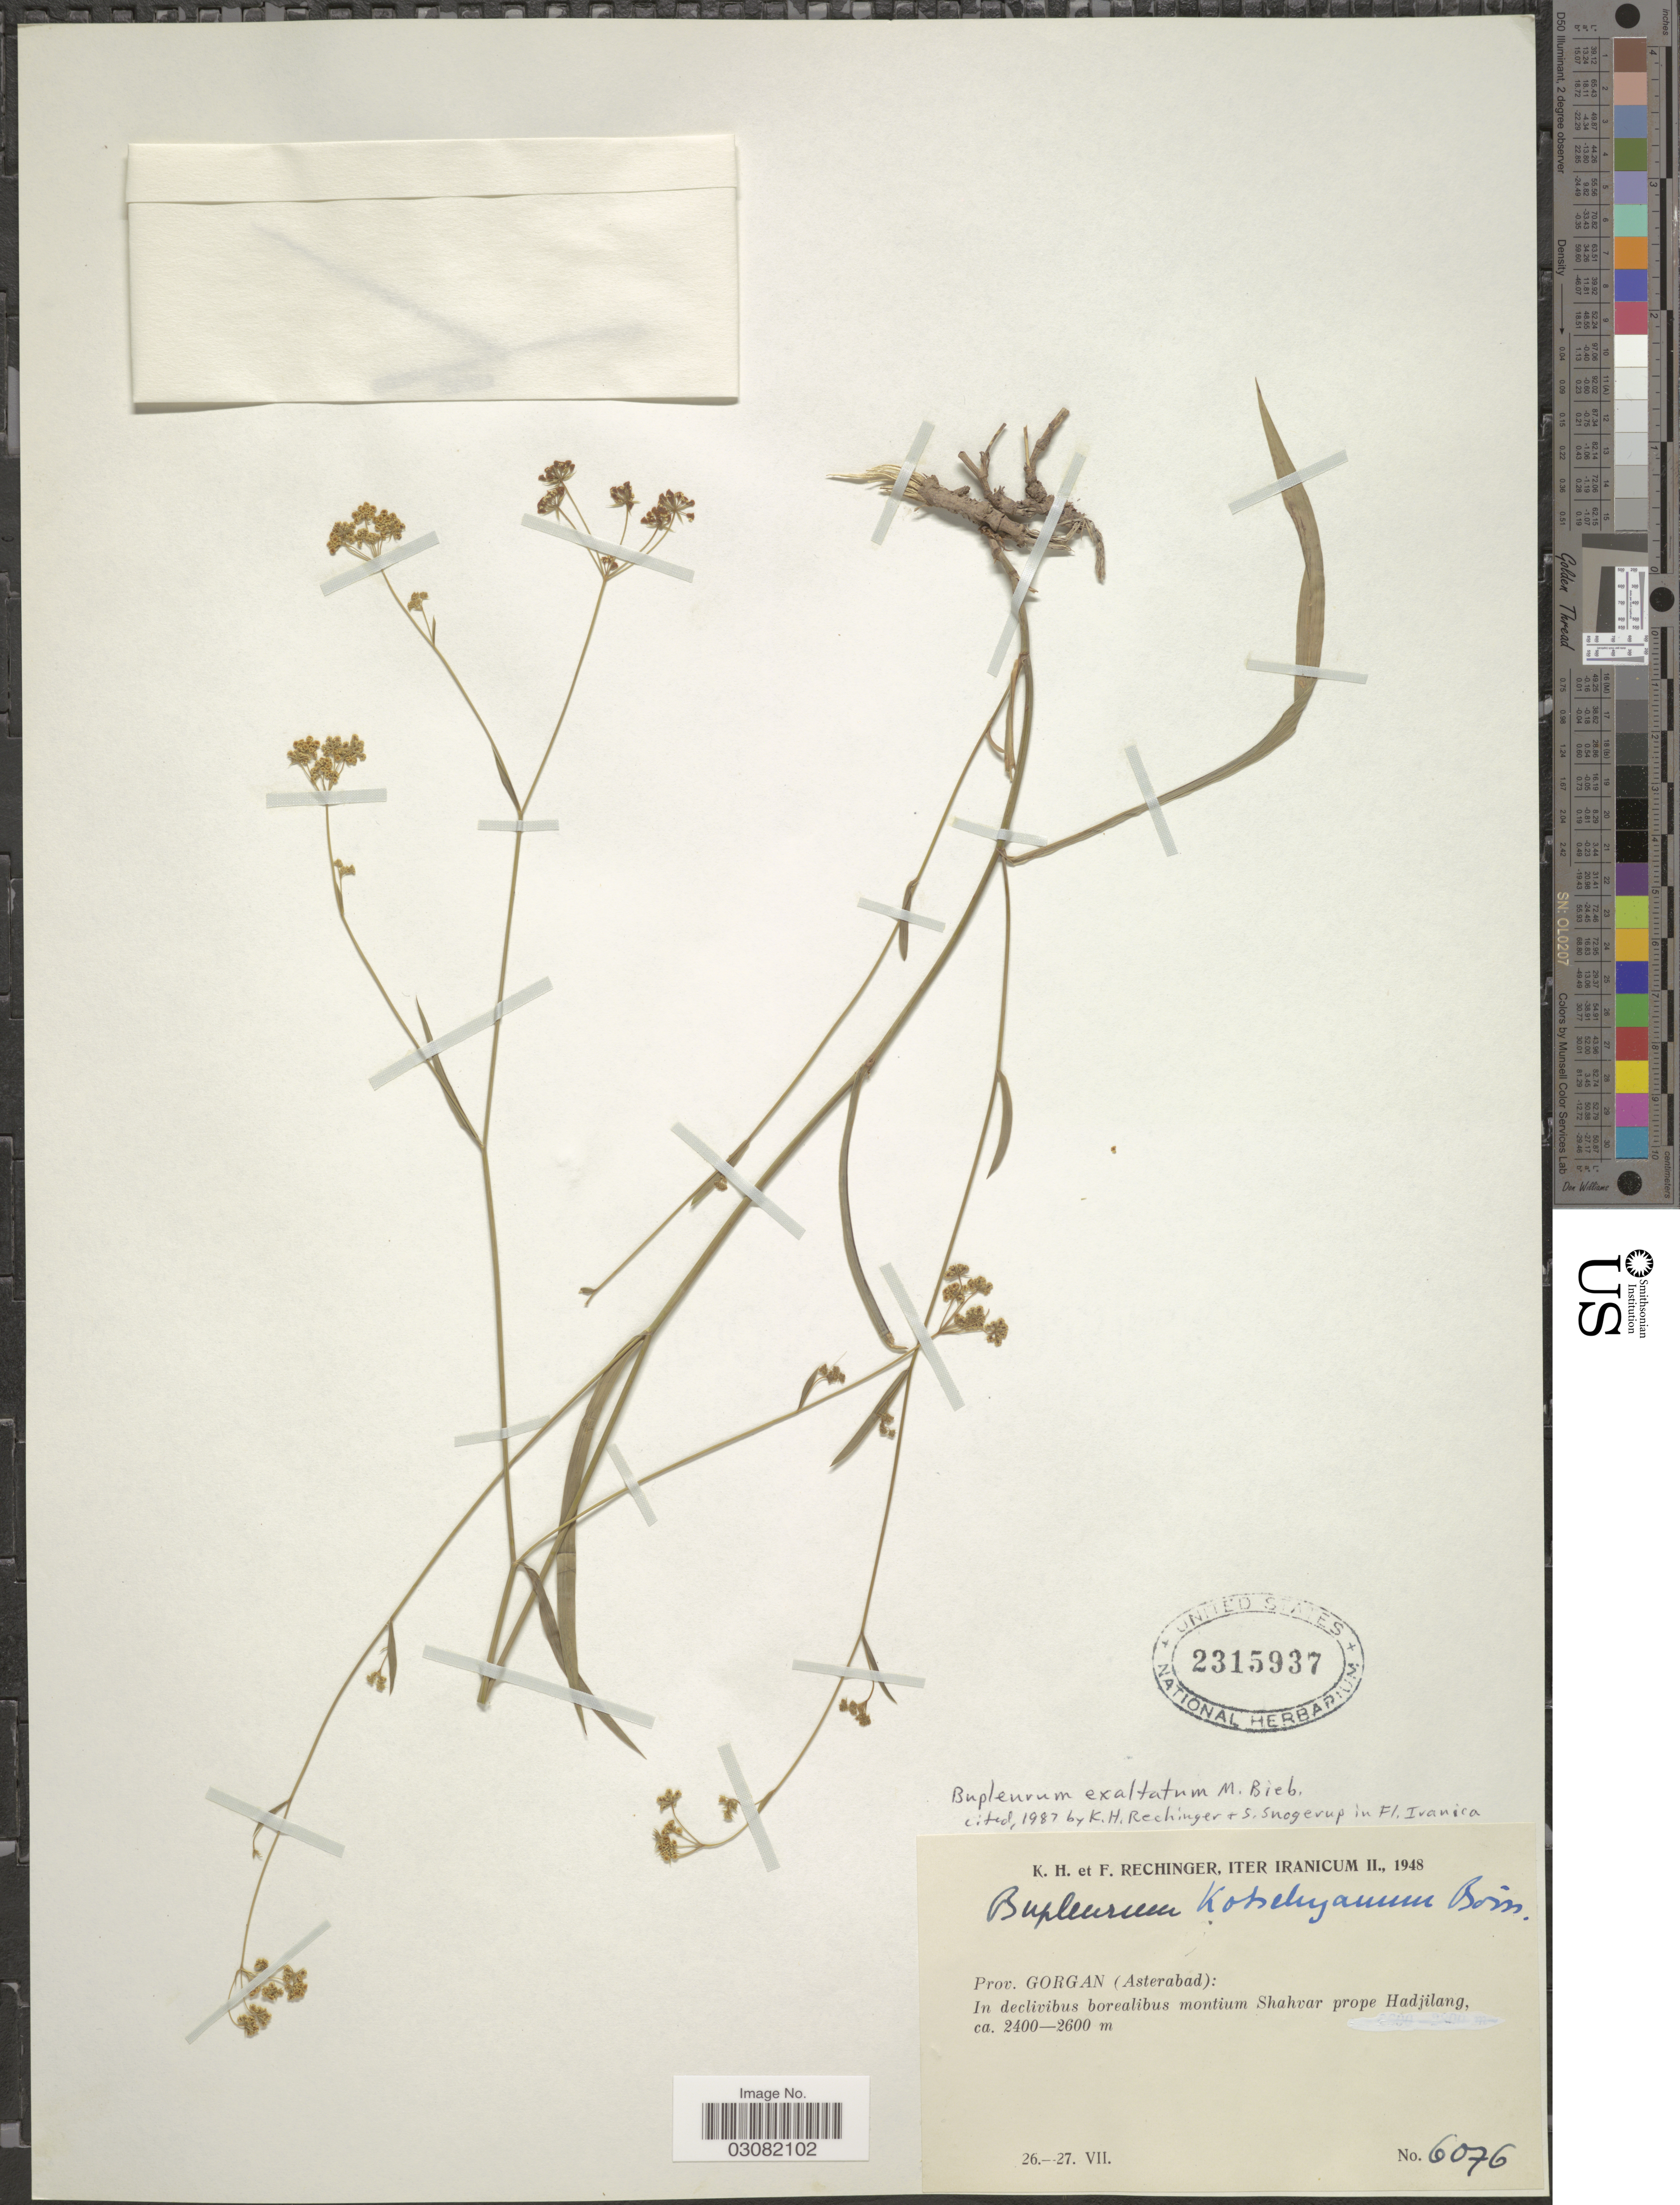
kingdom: Plantae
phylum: Tracheophyta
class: Magnoliopsida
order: Apiales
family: Apiaceae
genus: Bupleurum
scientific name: Bupleurum exaltatum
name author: M. Bieb.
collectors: K. H. Rechinger & F. Rechinger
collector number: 6076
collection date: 1948-07-26/1948-07-27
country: Iran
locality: Prov. Gorgan (Asterabad): In declivibus borealibus montium Shahvar prope Hadjilang.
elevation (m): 2400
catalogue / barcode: US 2315937